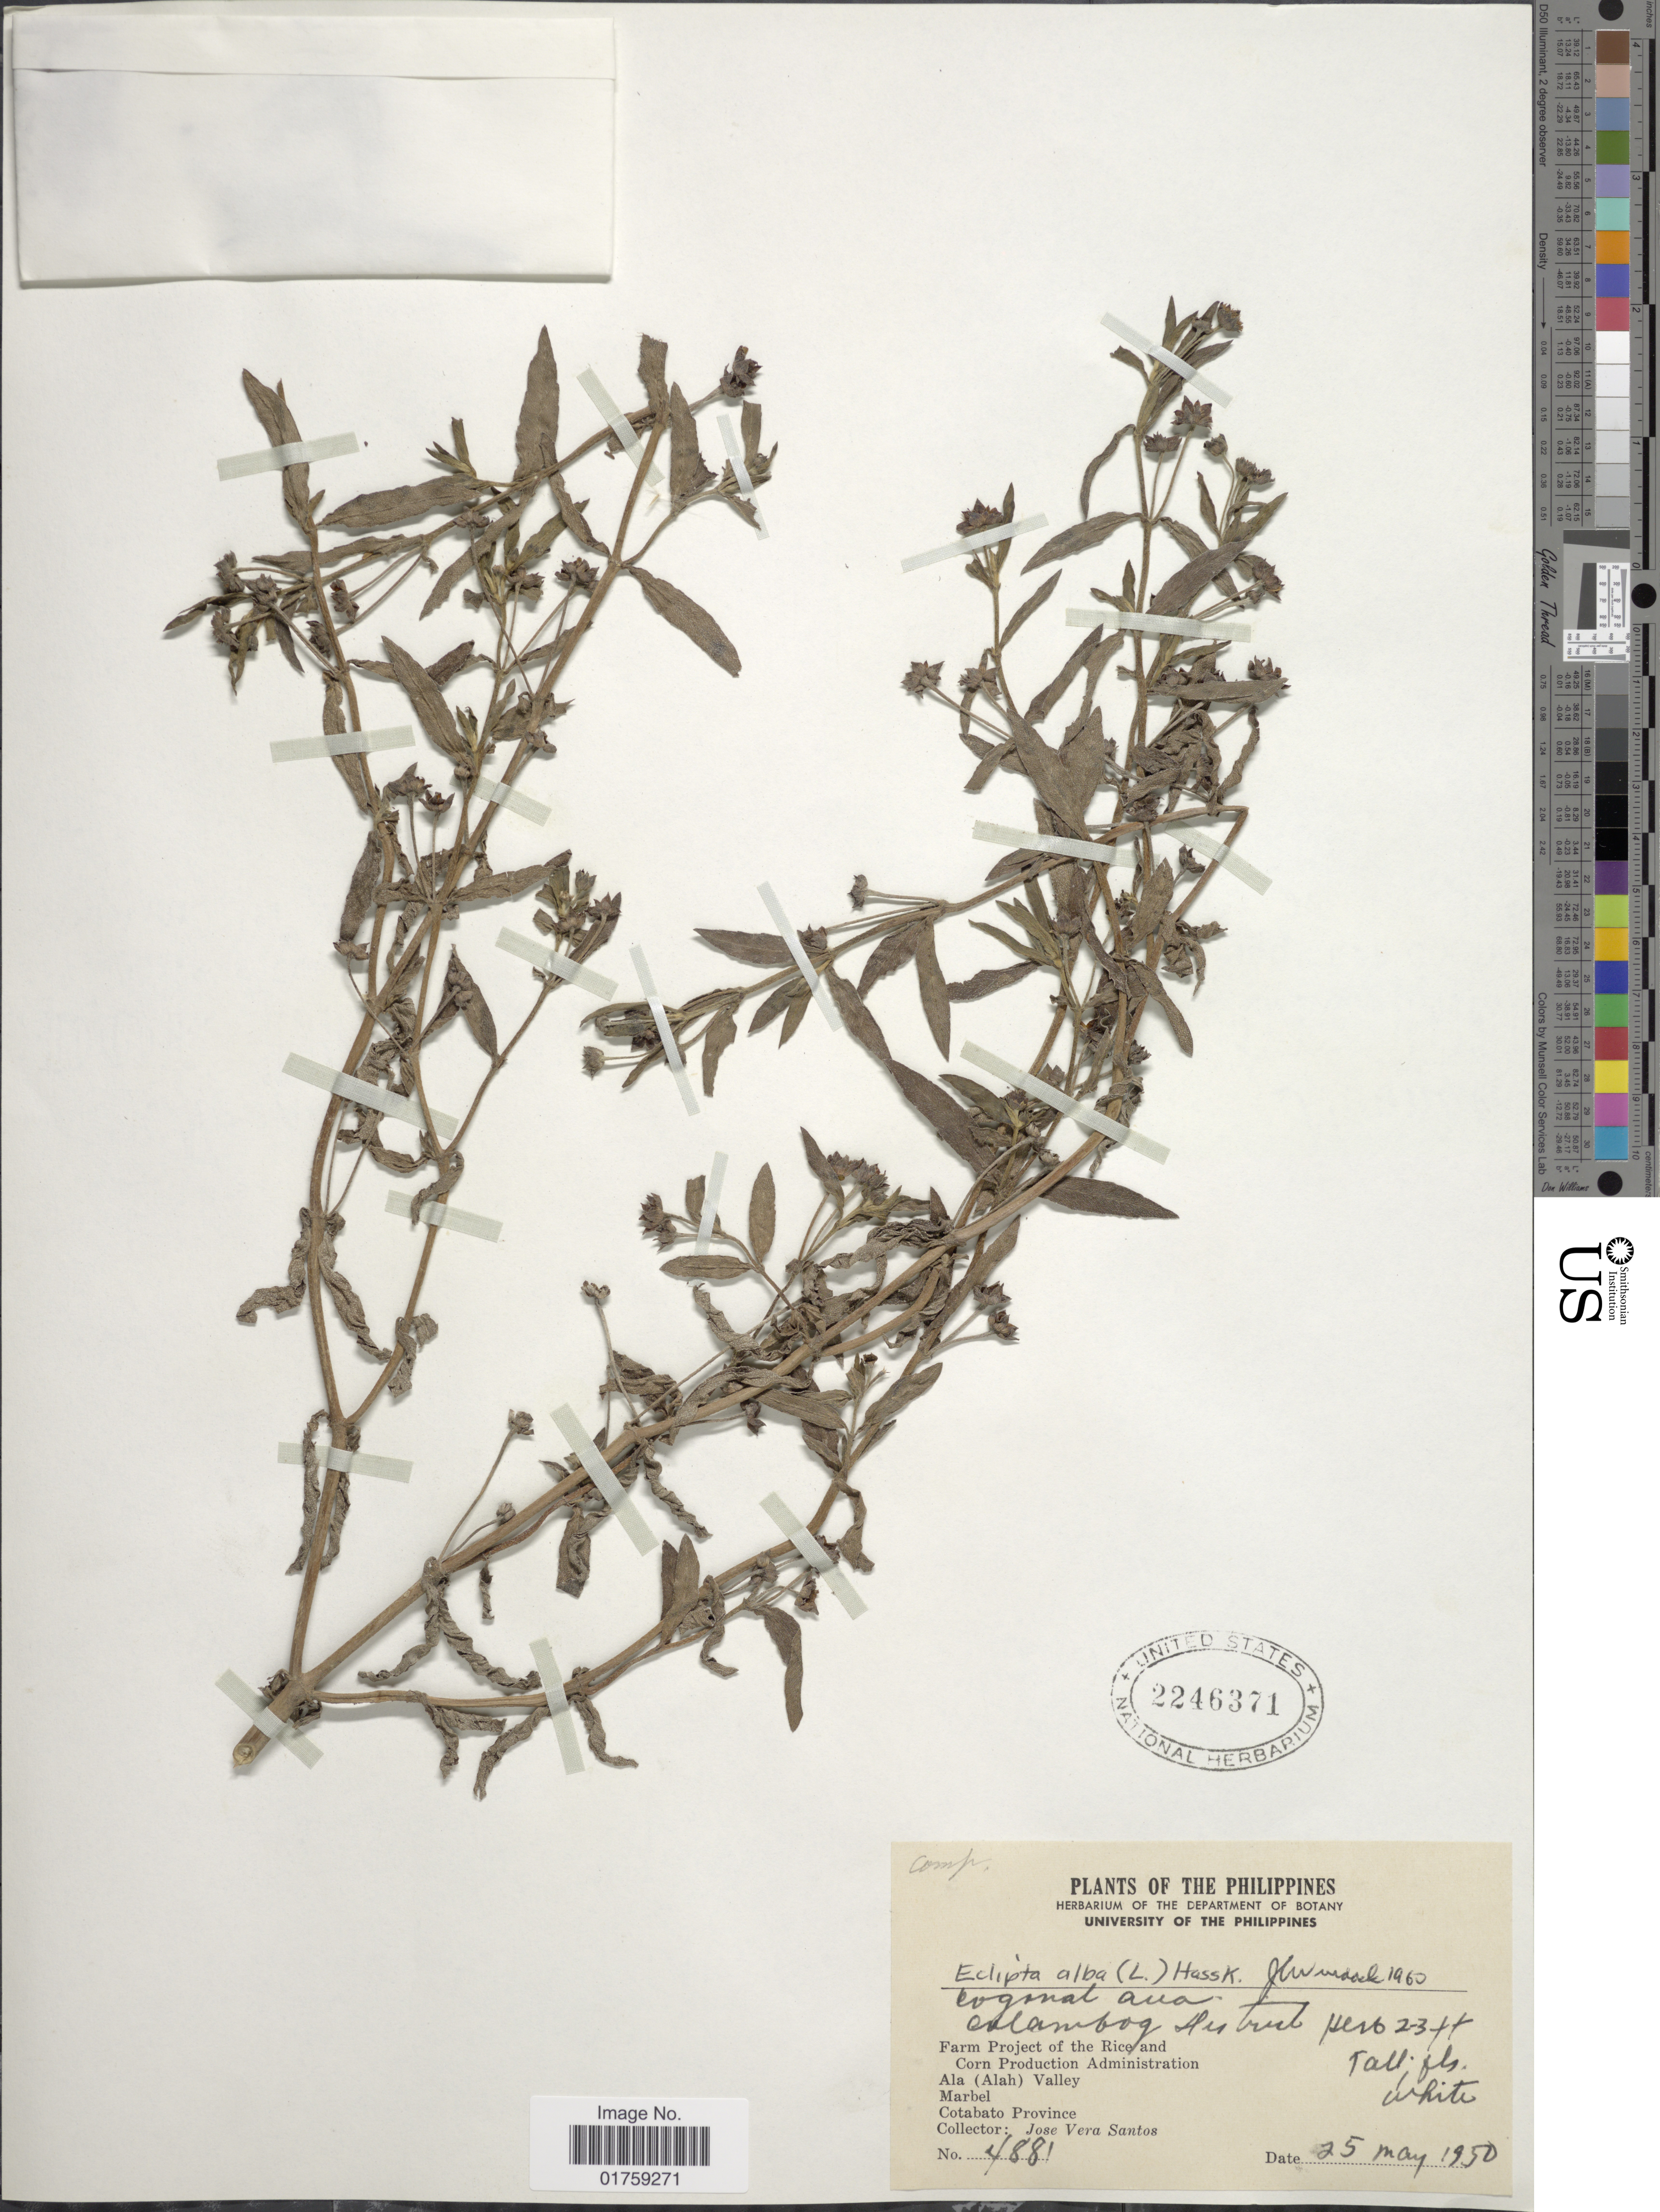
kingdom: Plantae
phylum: Tracheophyta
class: Magnoliopsida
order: Asterales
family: Asteraceae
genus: Eclipta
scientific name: Eclipta alba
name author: (L.) Hassk.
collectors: J. V. Santos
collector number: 4881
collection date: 1950-05-25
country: Philippines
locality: Ala (Alah) Valley. Marbel. Cotabato Province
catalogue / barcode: US 2246371